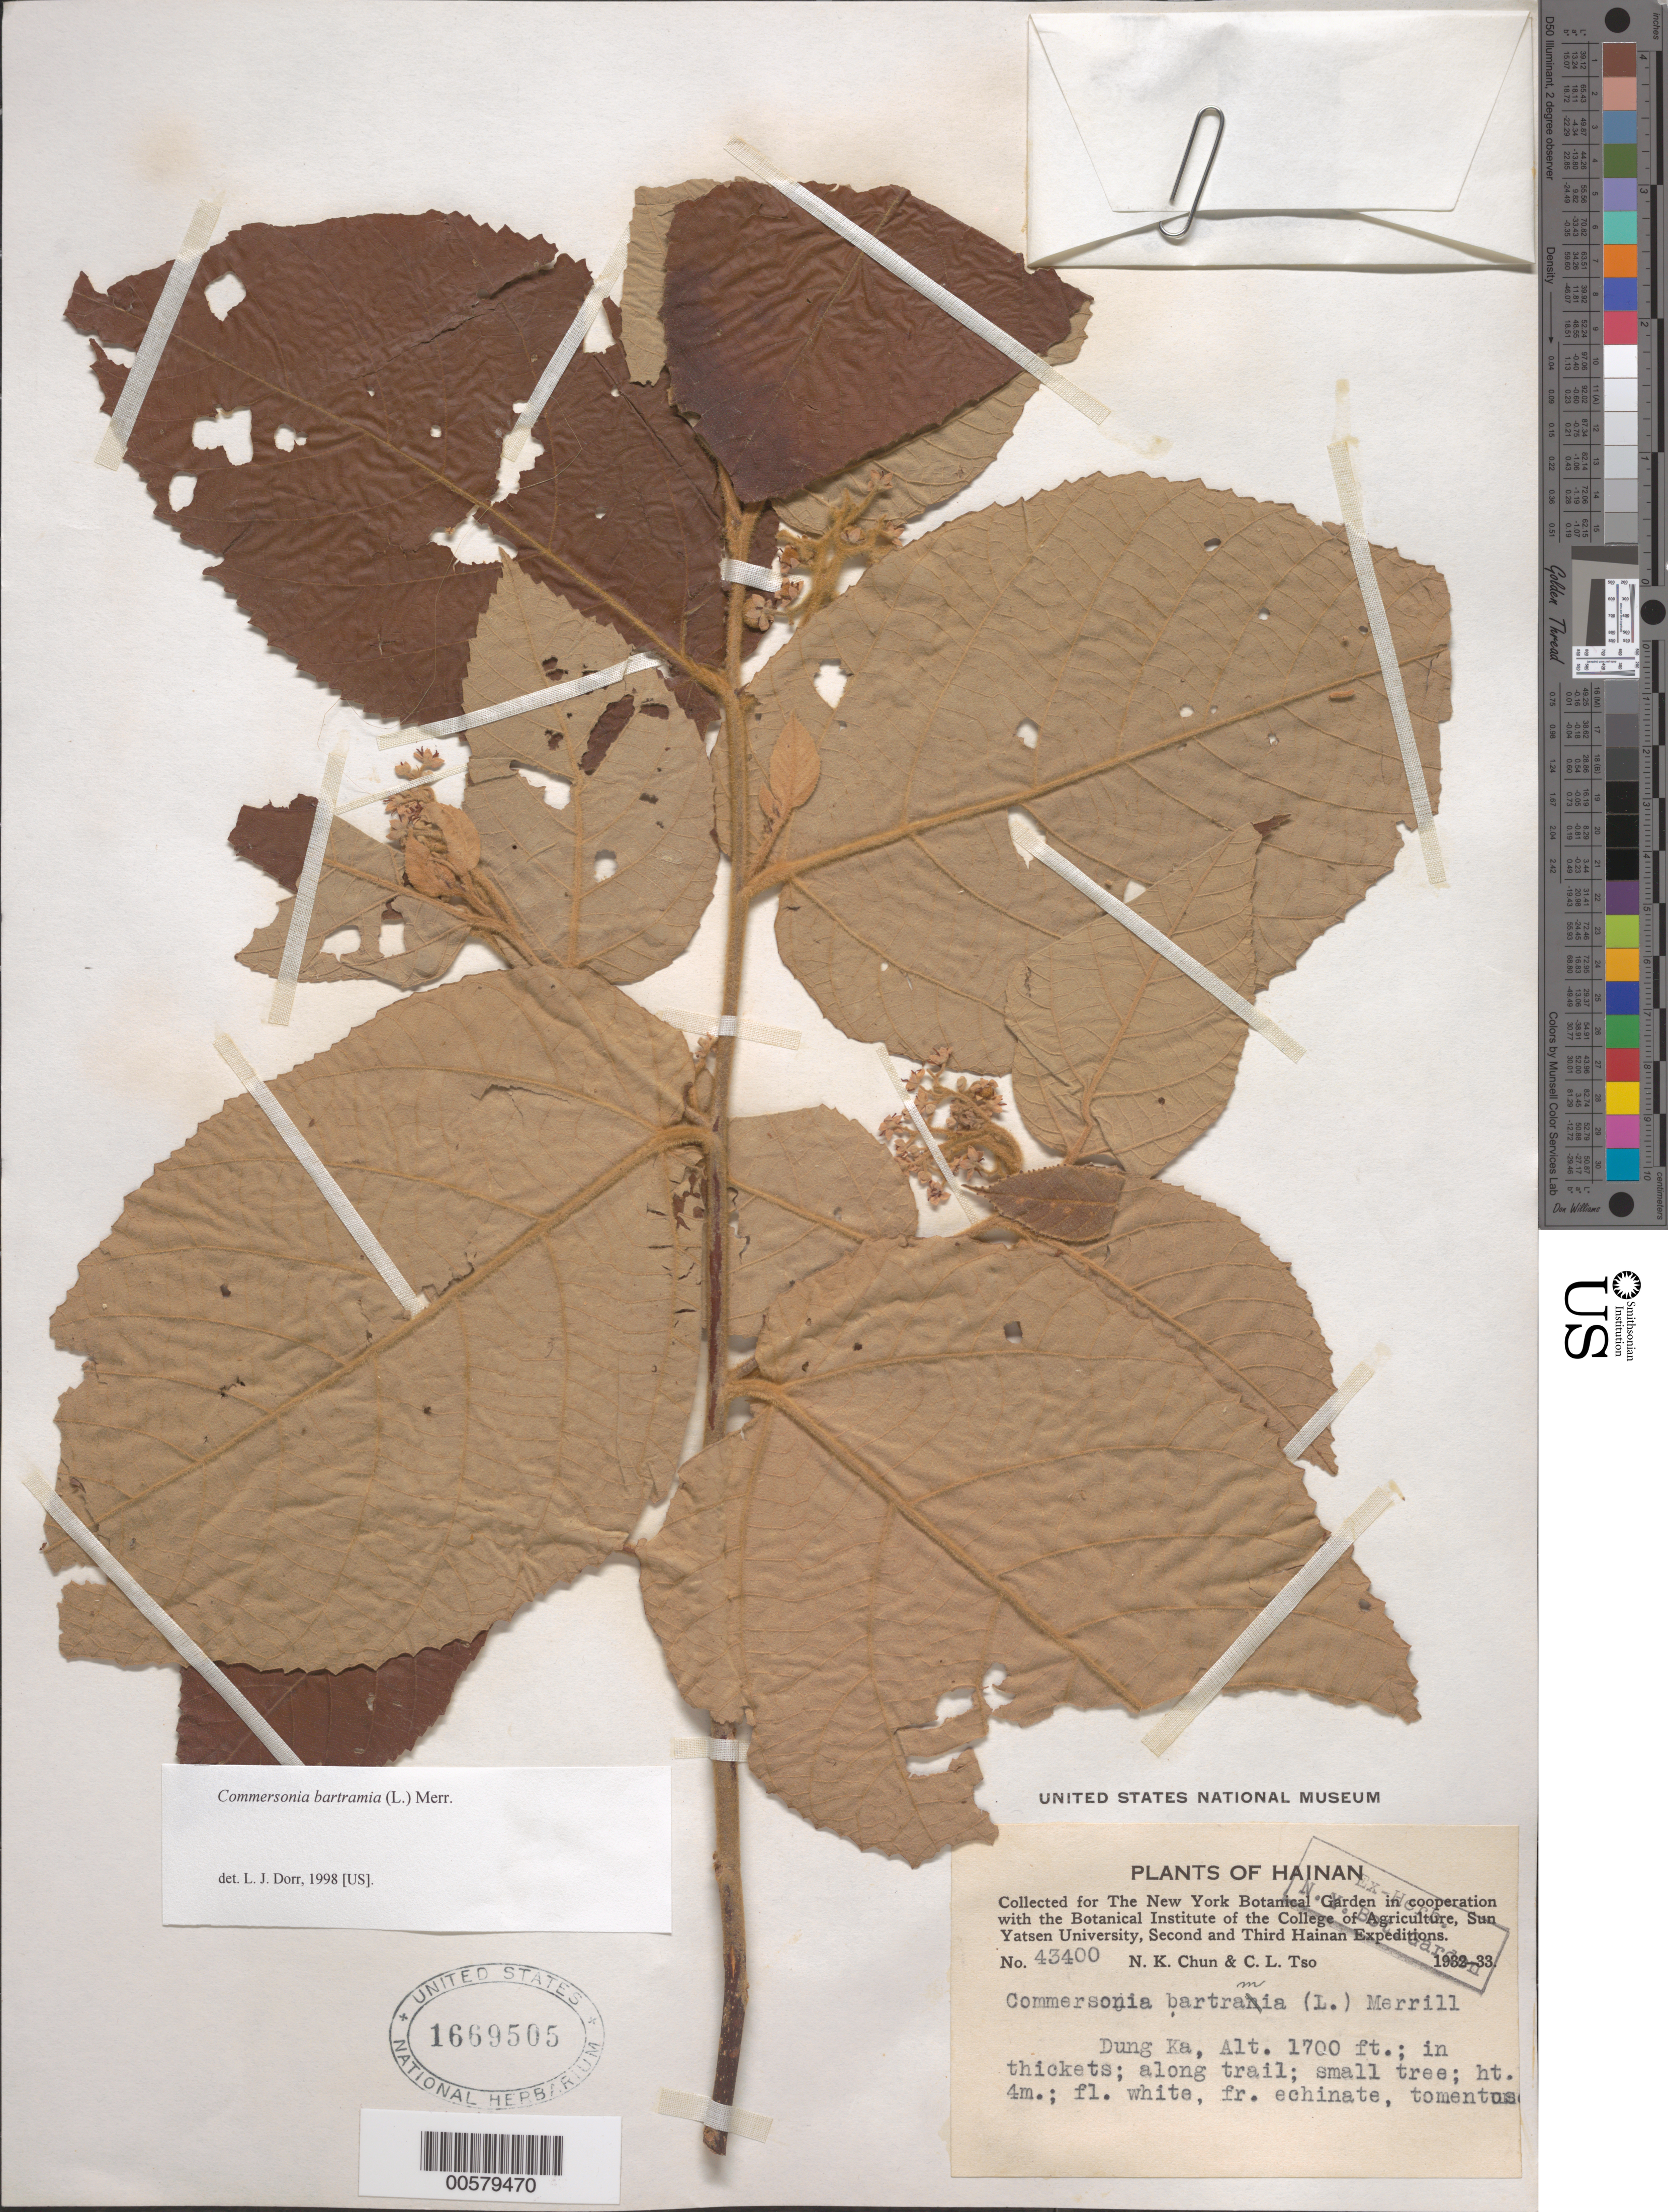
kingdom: Plantae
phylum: Tracheophyta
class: Magnoliopsida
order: Malvales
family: Malvaceae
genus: Commersonia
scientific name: Commersonia bartramia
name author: (L.) Merr.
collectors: N. K. Chun & C. Tso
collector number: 43400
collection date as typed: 1932 to -- --- 1933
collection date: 1932/1933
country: China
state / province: Hainan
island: Hainan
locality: Dung Ka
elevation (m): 518.1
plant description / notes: US, A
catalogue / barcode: US 1669505